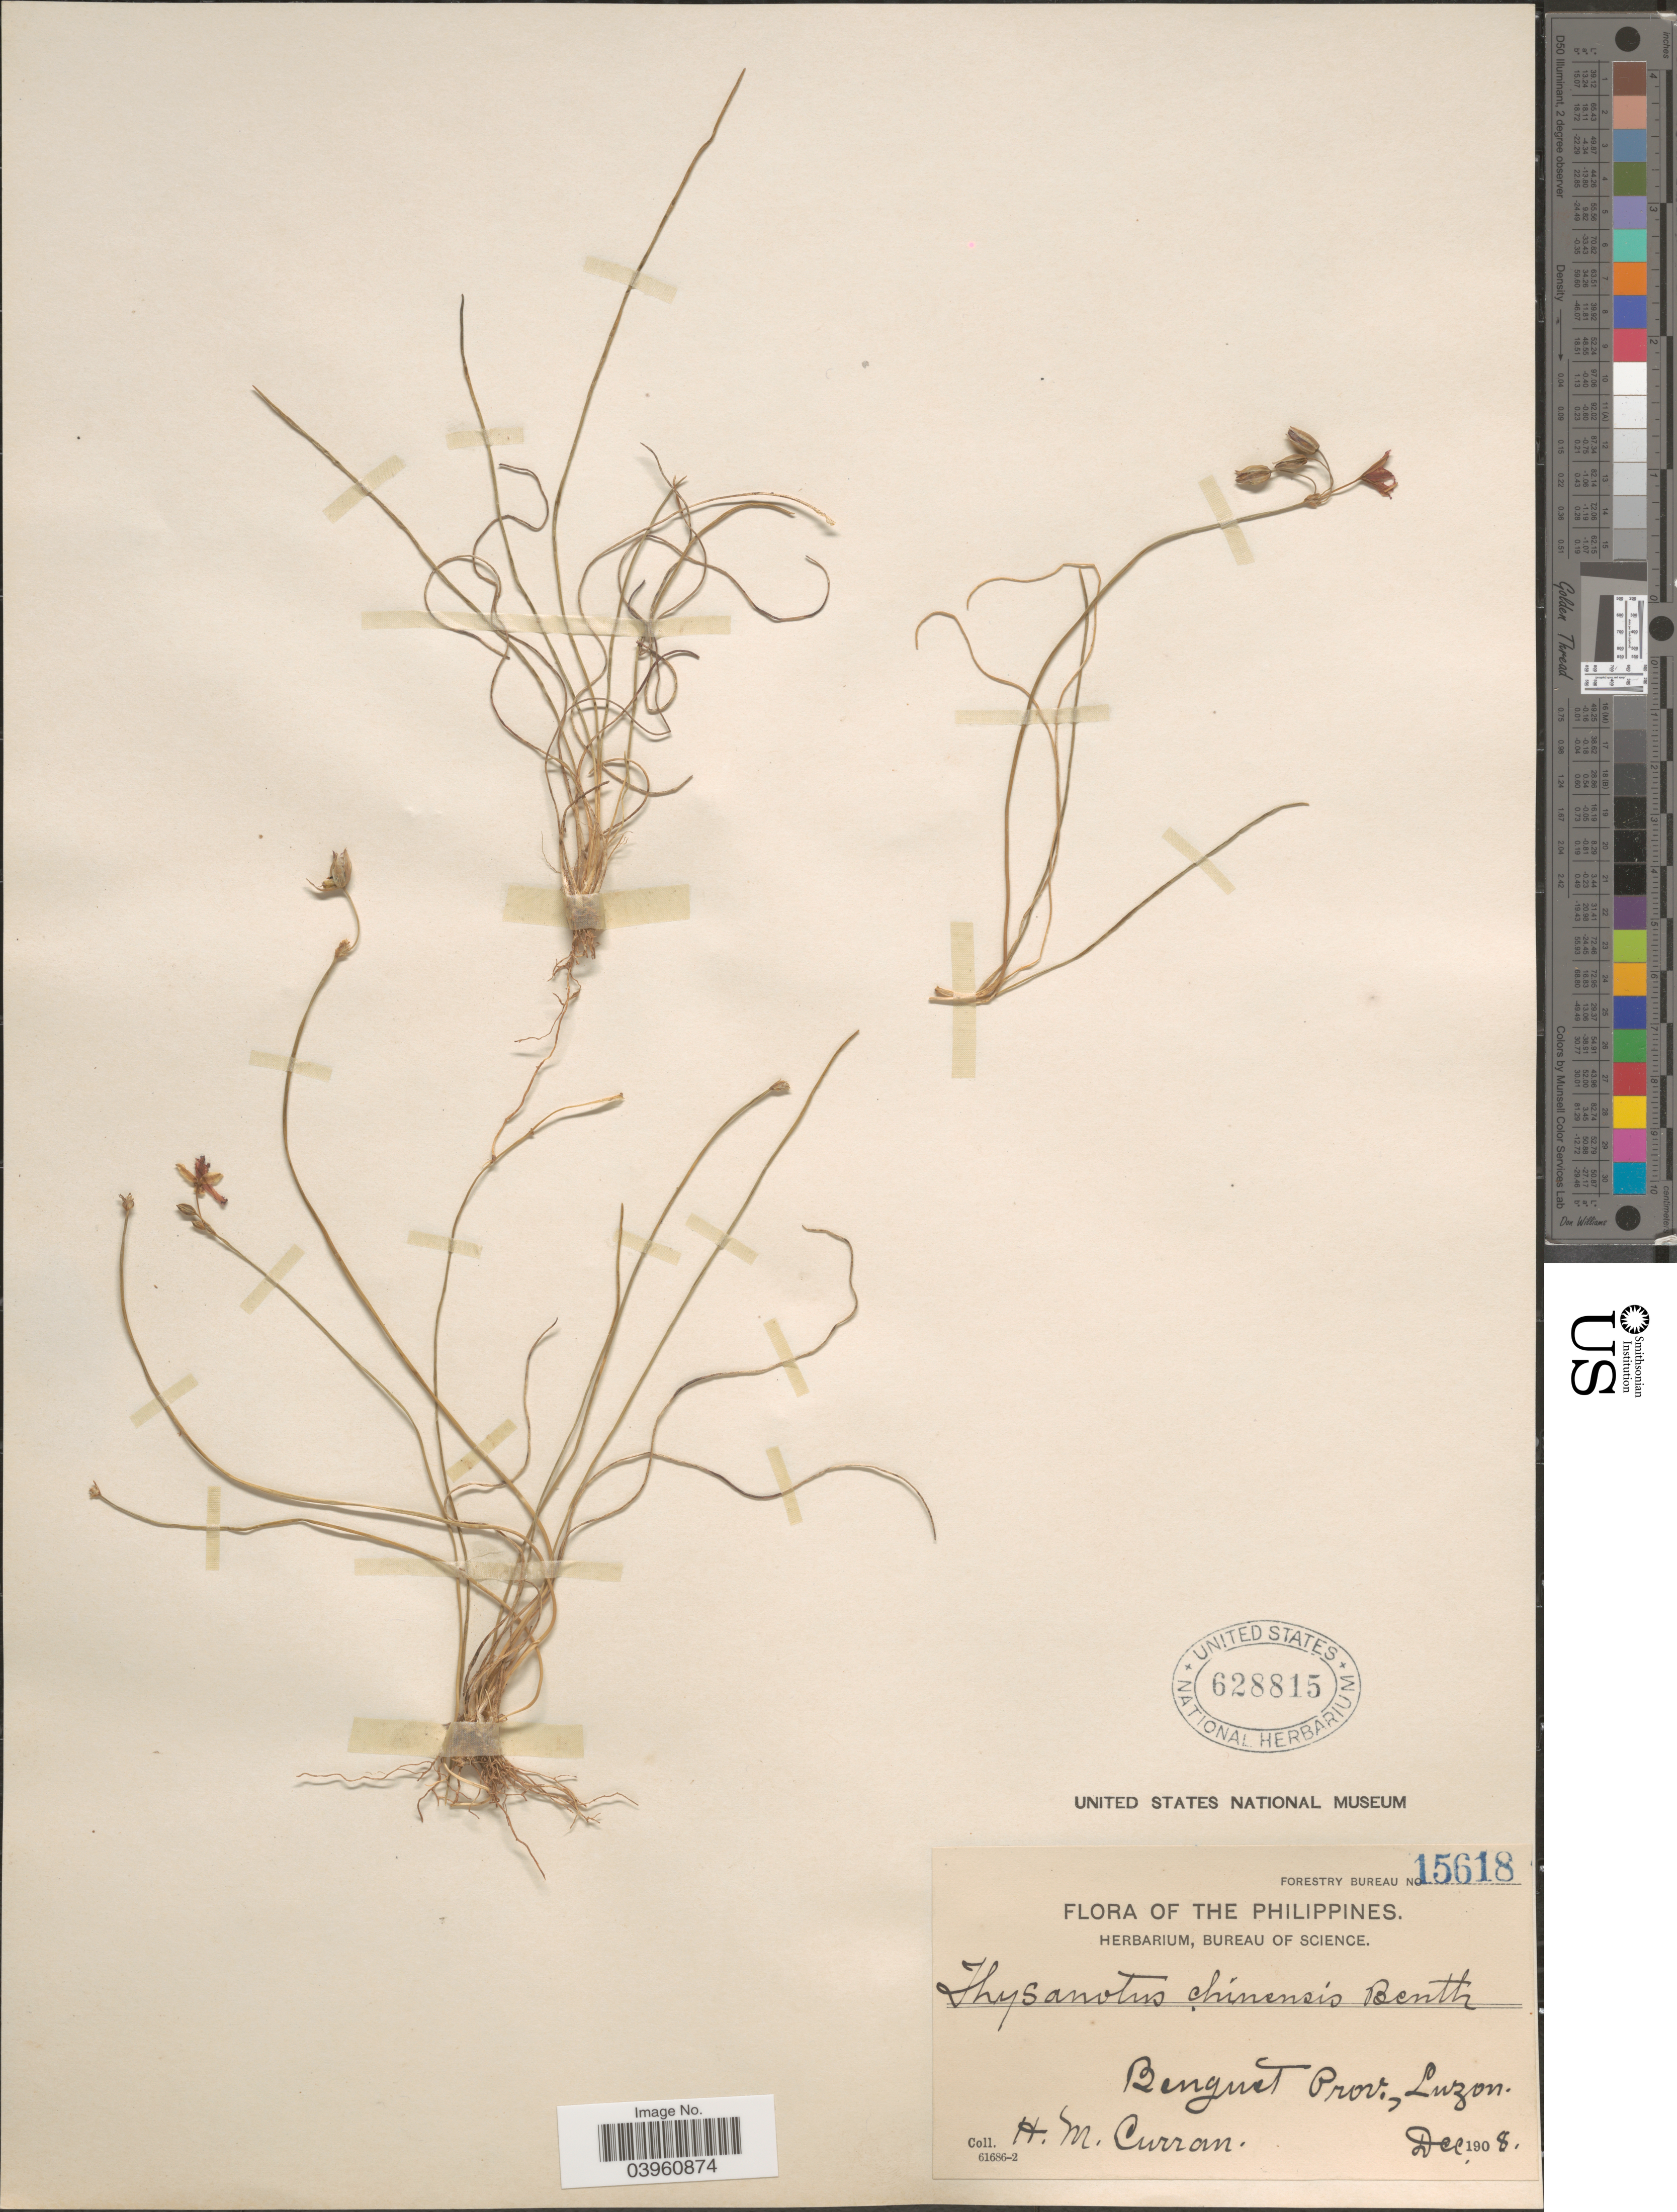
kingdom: Plantae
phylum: Tracheophyta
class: Liliopsida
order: Asparagales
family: Asparagaceae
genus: Thysanotus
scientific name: Thysanotus chinensis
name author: Benth.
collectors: H. M. Curran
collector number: Forestry Bureau 15618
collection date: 1908-12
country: Philippines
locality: Benguet Prov., Luzon.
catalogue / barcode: US 628815